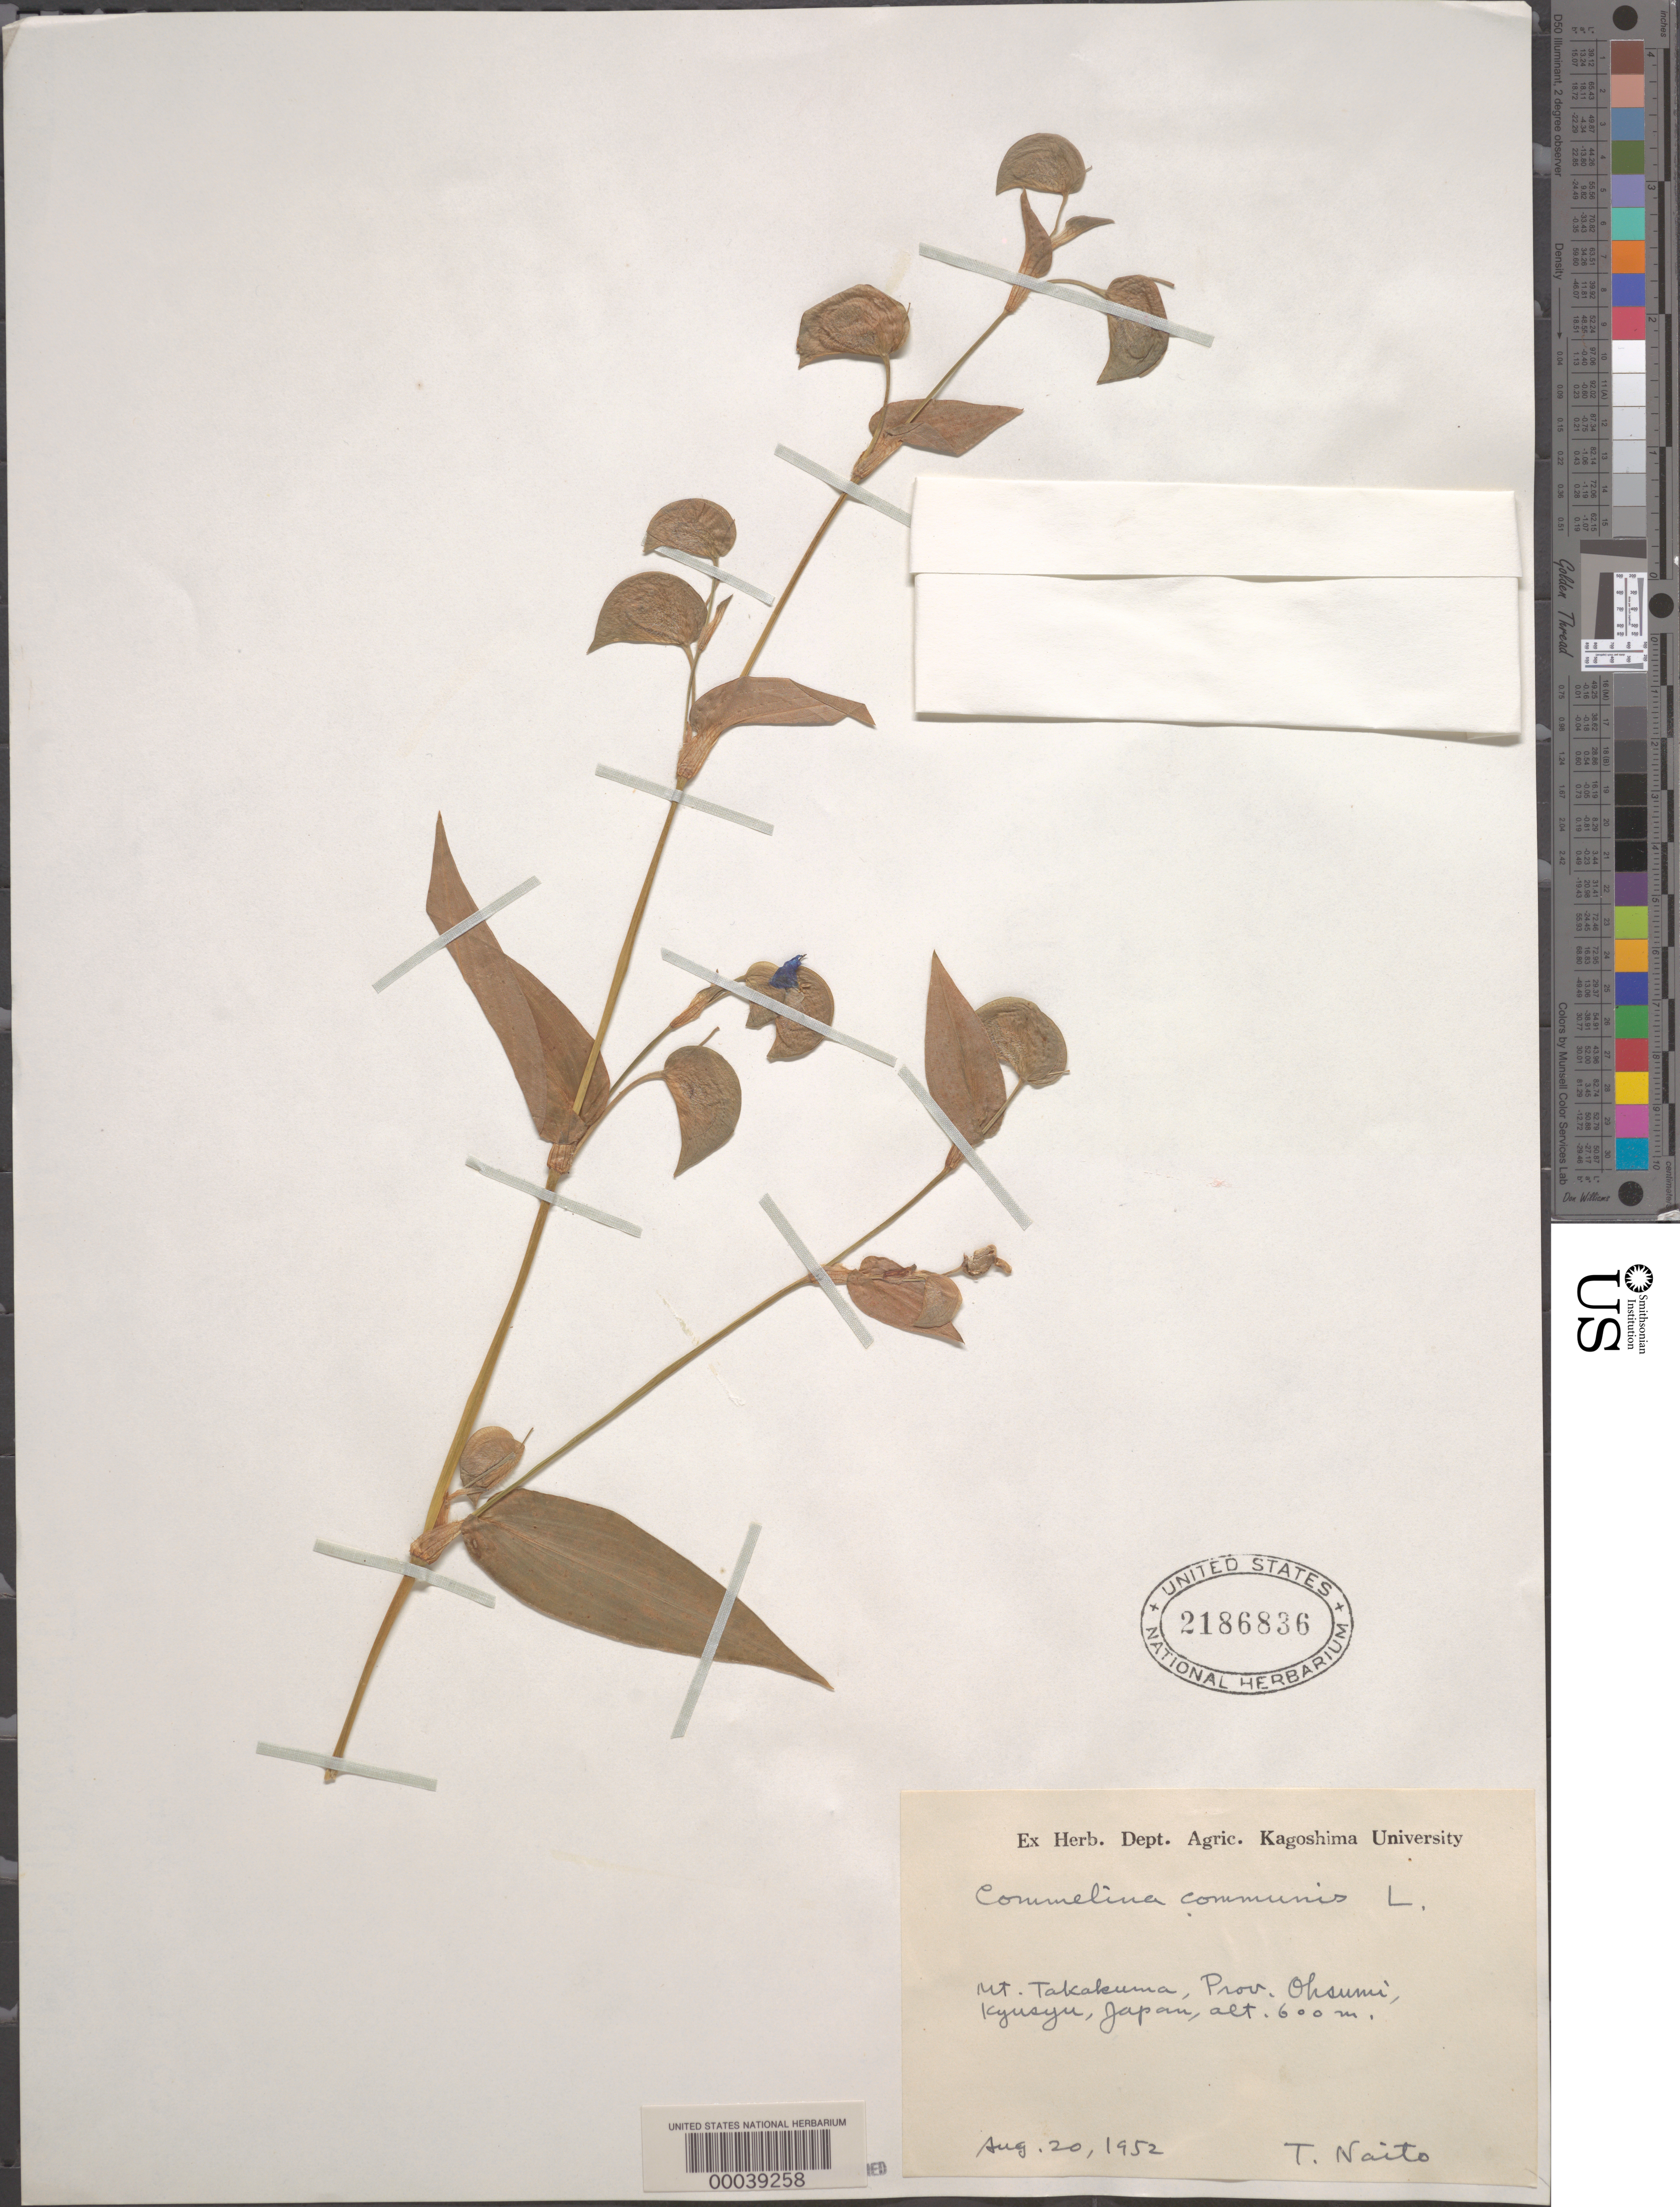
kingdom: Plantae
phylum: Tracheophyta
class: Liliopsida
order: Commelinales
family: Commelinaceae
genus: Commelina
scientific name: Commelina communis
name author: L.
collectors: T. Naito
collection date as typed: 20 Aug 1952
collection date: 1952-08-20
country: Japan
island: Kyushu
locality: Mt. takakuma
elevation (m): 600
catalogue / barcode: US 2186836